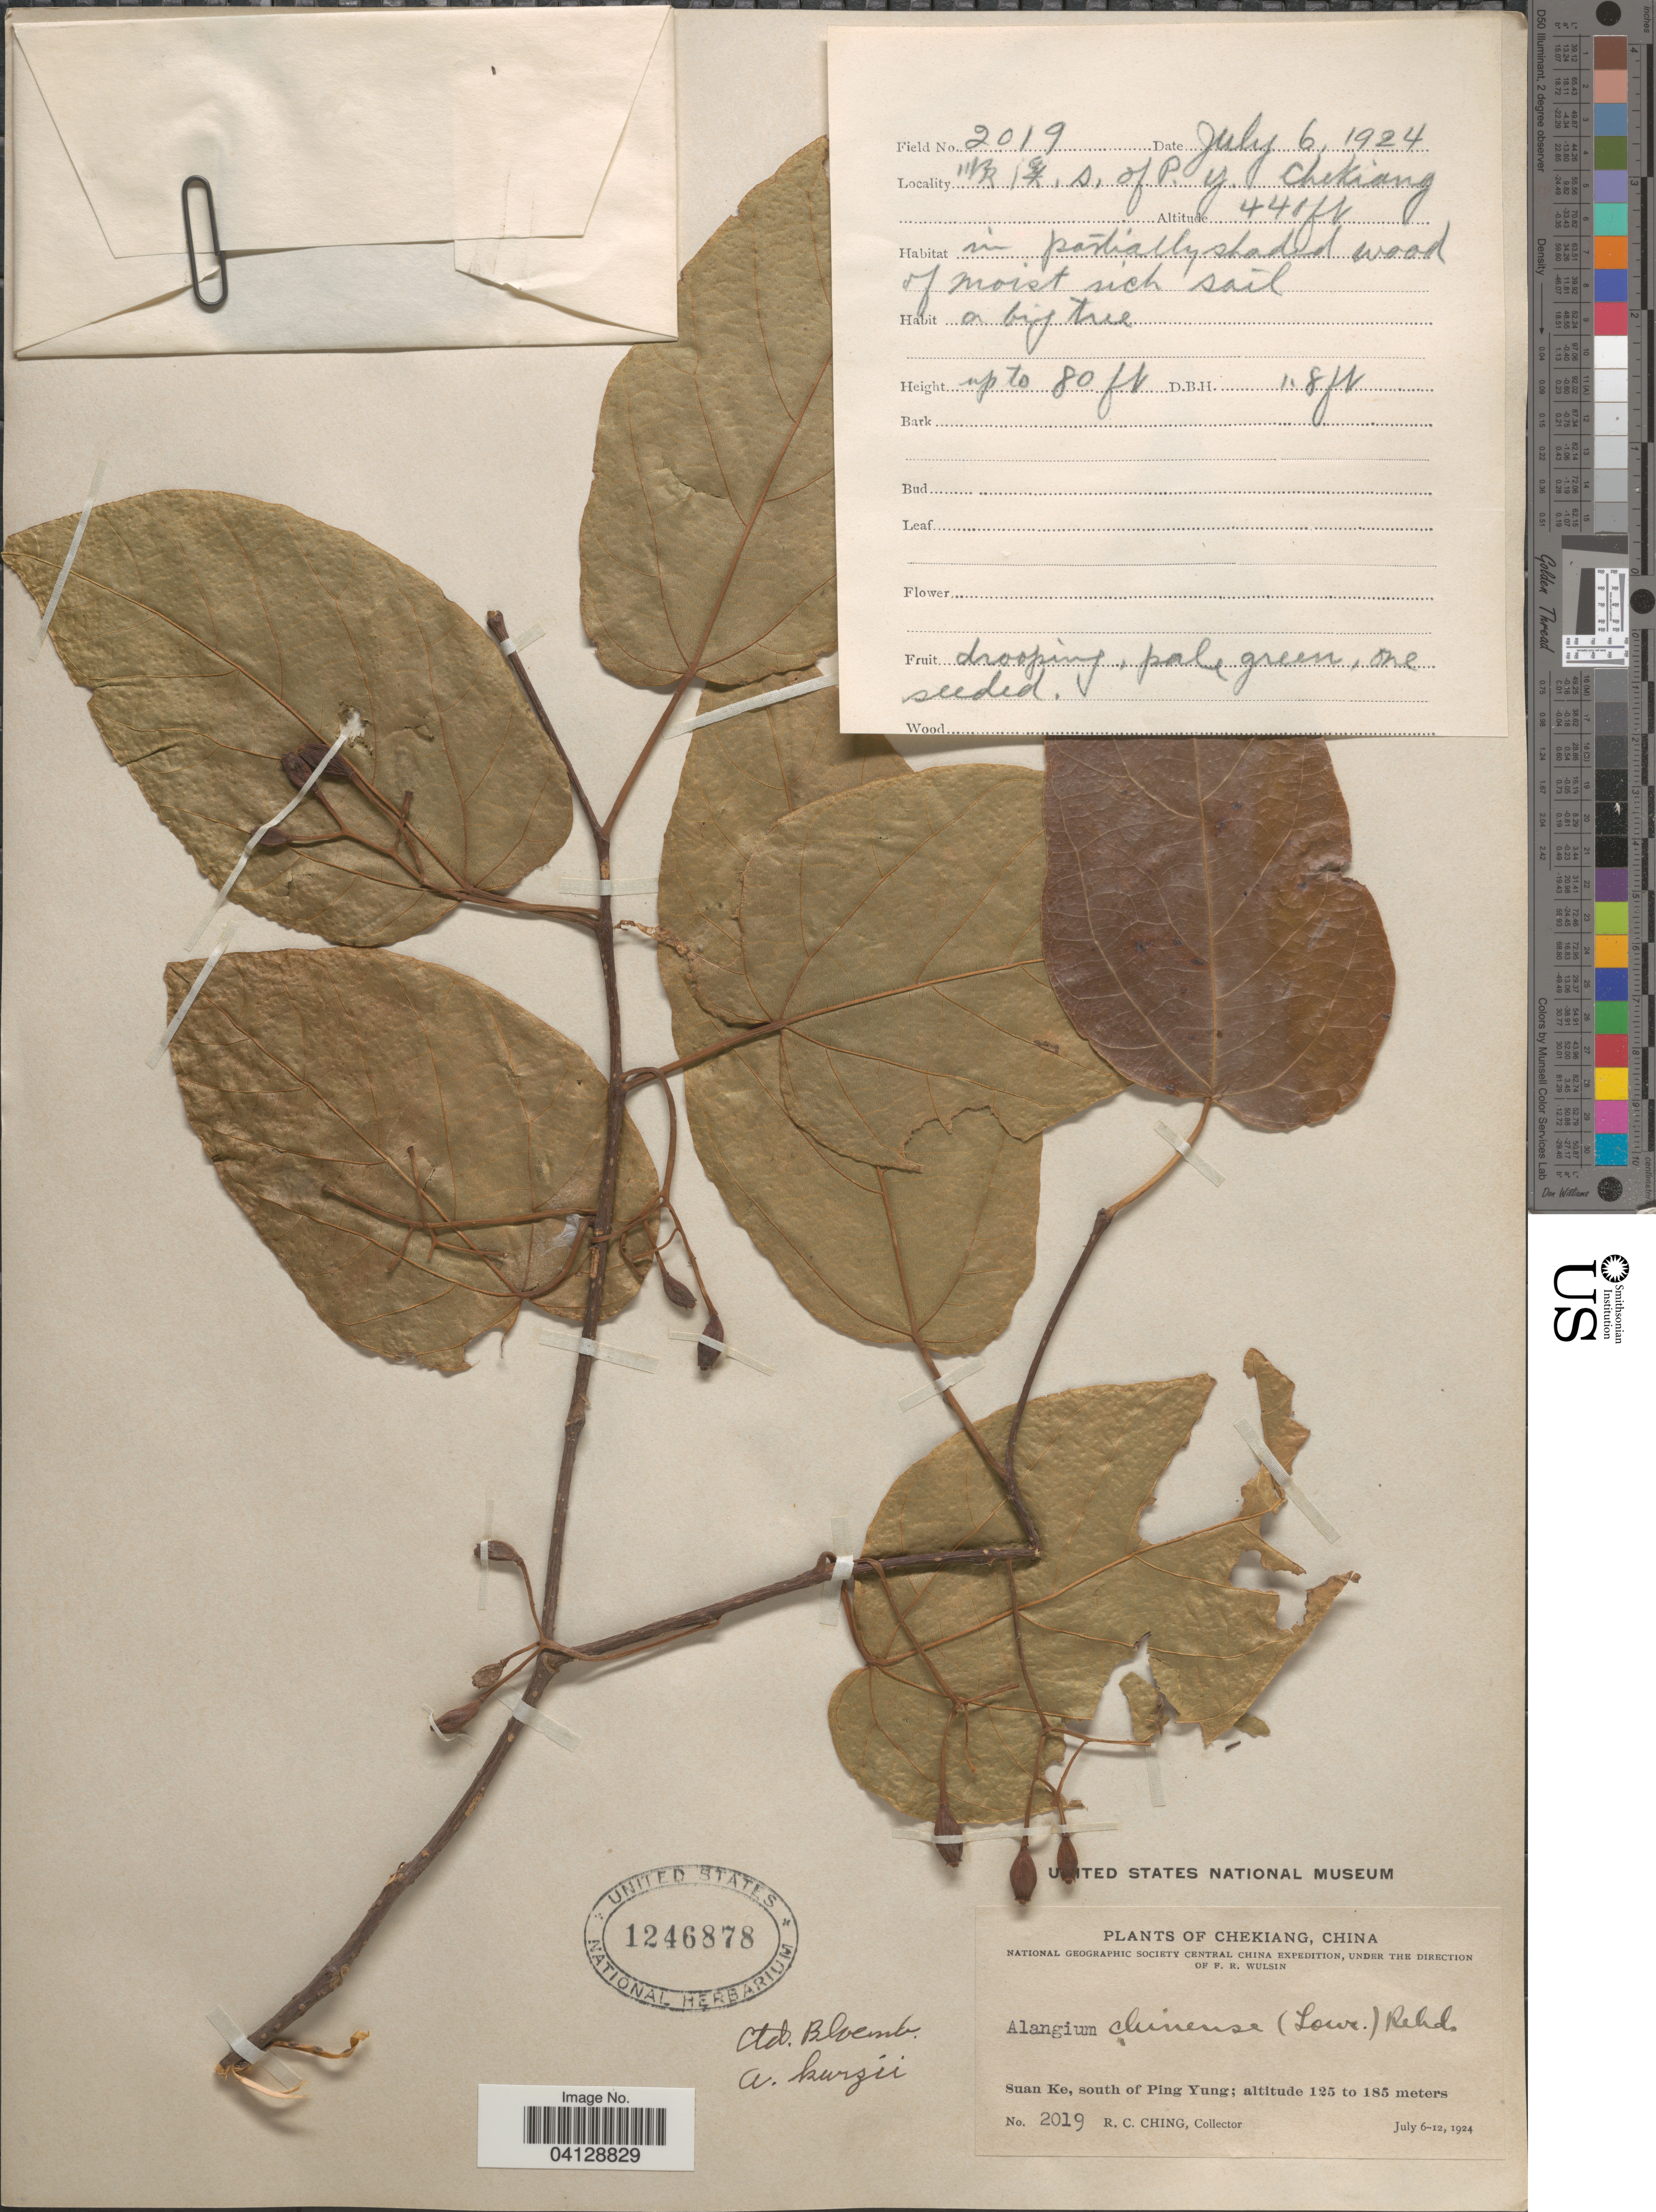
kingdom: Plantae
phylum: Tracheophyta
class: Magnoliopsida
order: Cornales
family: Cornaceae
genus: Alangium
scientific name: Alangium kurzii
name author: Craib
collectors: R. C. Ching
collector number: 2019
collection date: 1924-07-06/1924-07-12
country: China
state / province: Zhejiang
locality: Chekiang. National Geographic Society Central China Expedition. Suan Ke, south of Ping Yung.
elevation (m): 125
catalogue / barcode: US 1246878